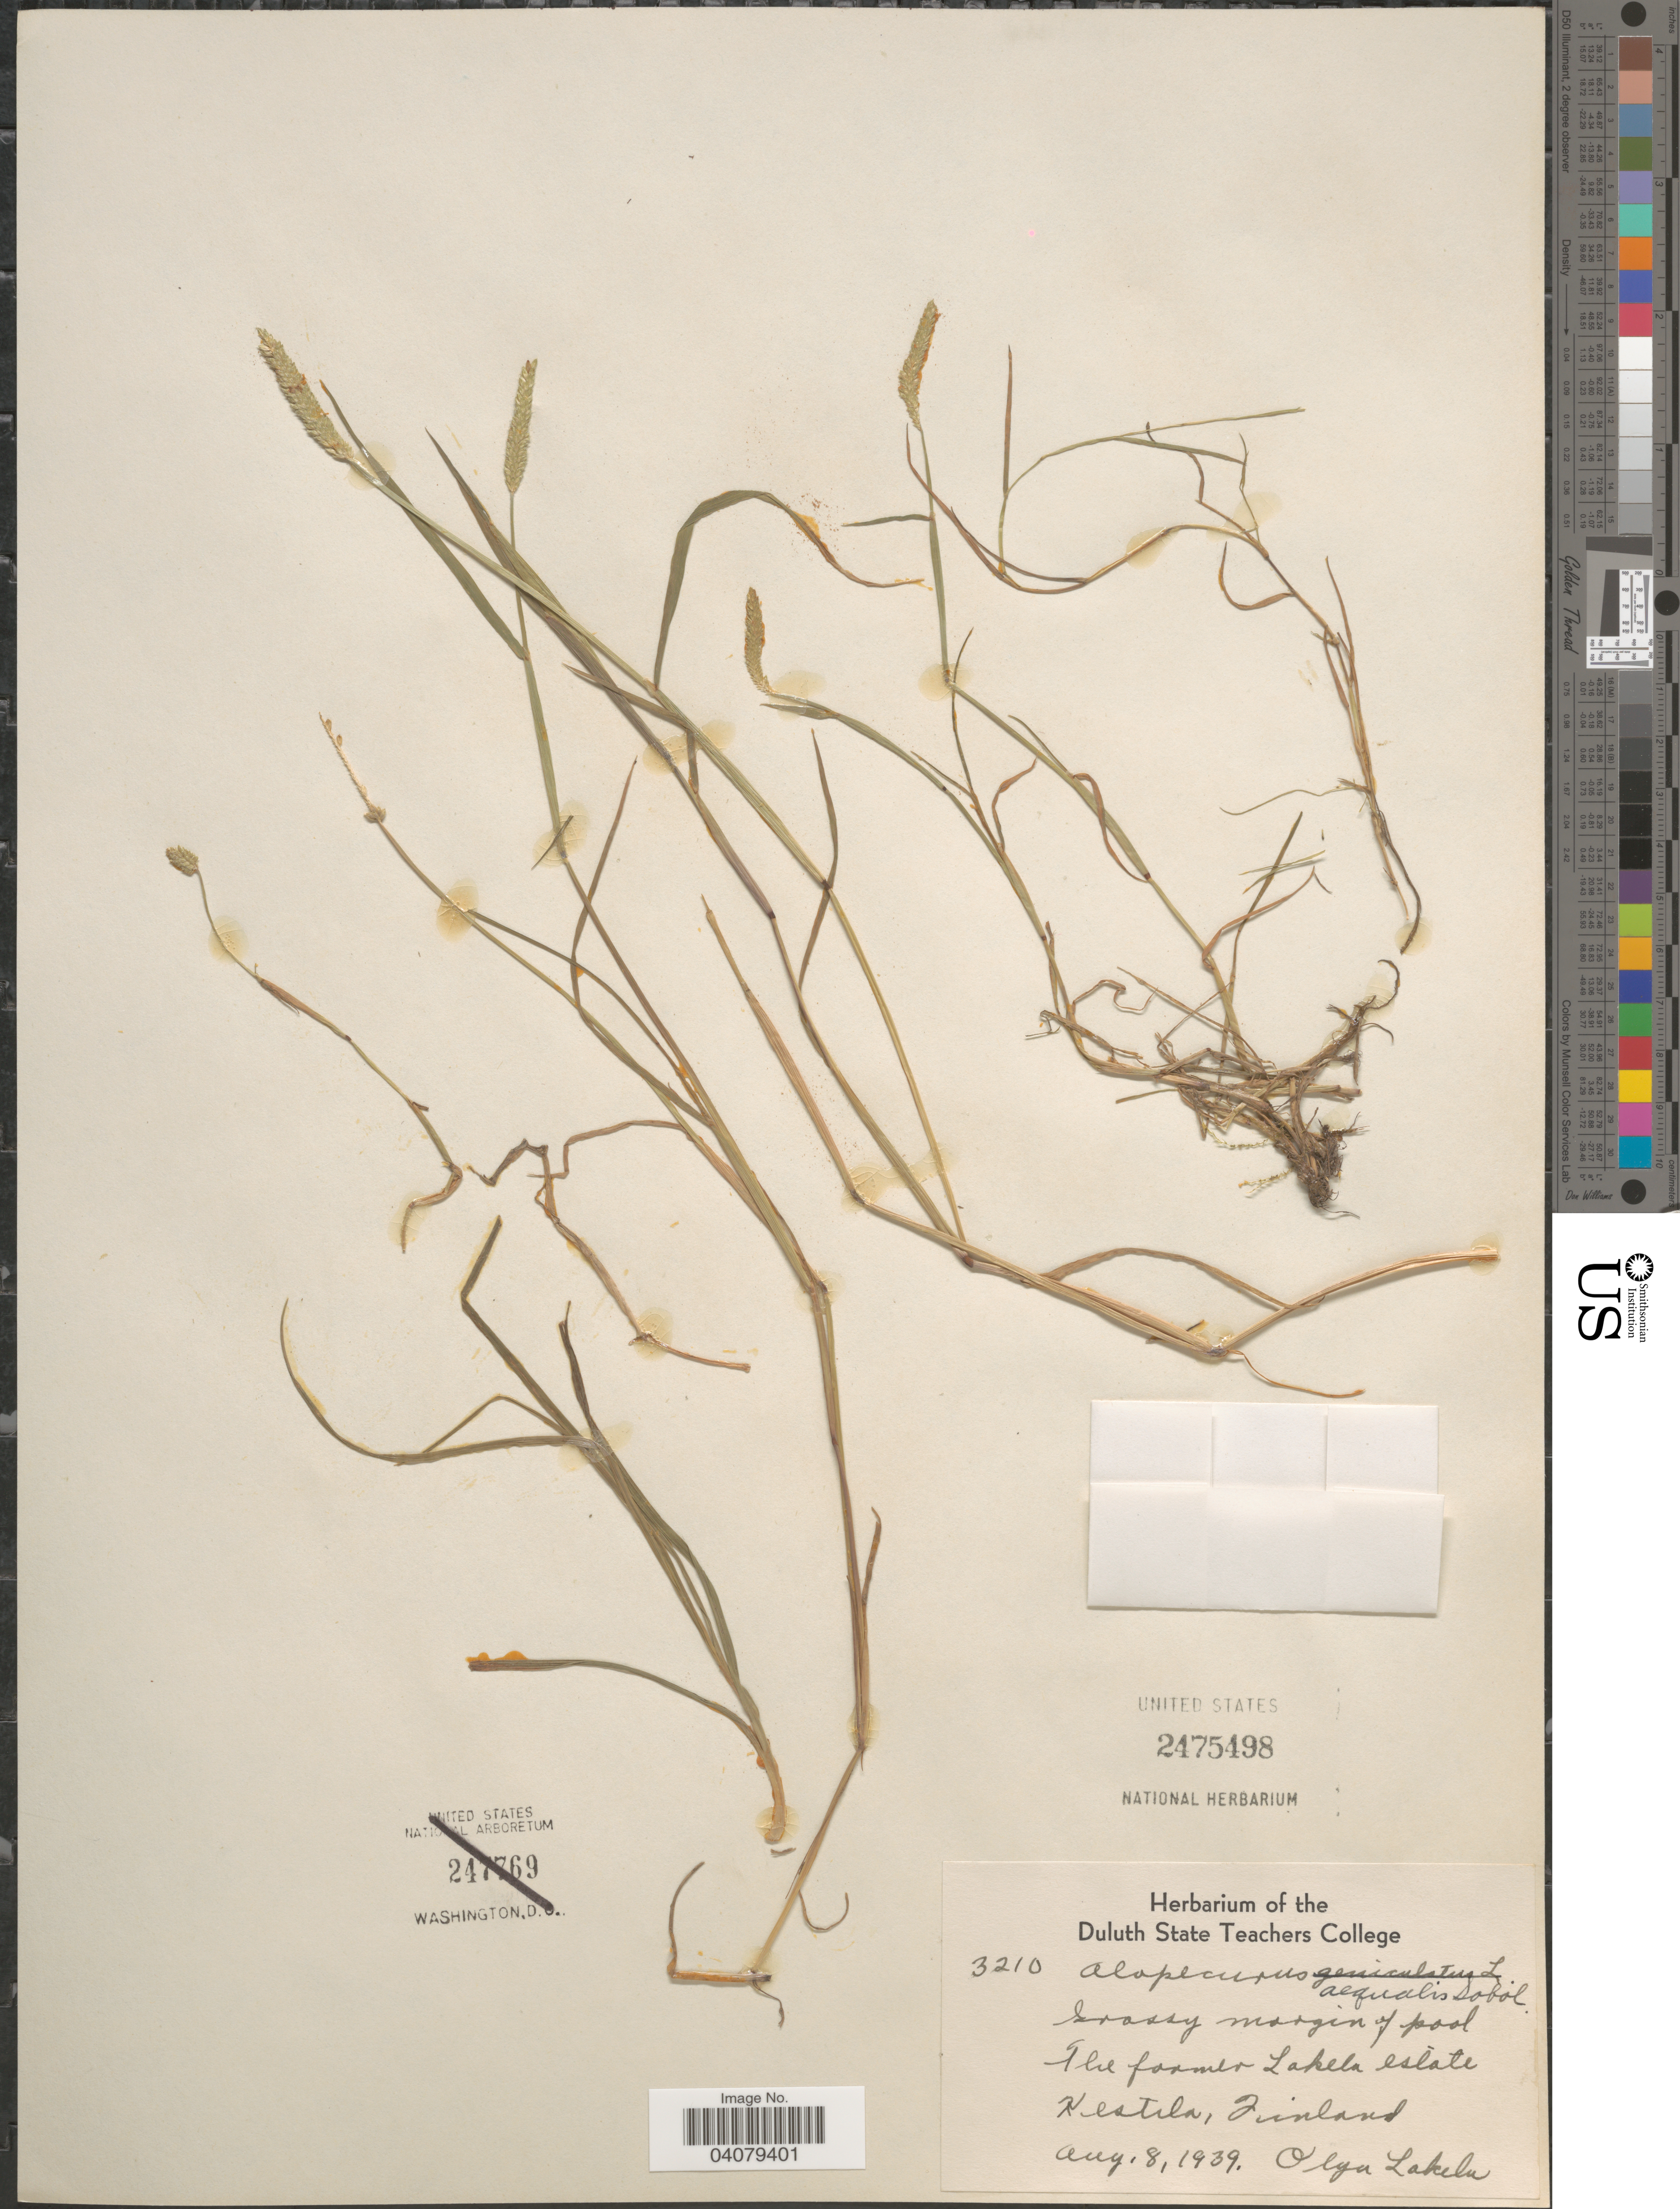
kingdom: Plantae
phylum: Tracheophyta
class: Liliopsida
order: Poales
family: Poaceae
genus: Alopecurus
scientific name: Alopecurus arundinaceus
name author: Poir.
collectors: O. K. Lakela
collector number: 3210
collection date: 1939-08-08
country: Finland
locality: Grassy margin of pool. The former Lakela estate, Kestila.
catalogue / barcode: US 2475498